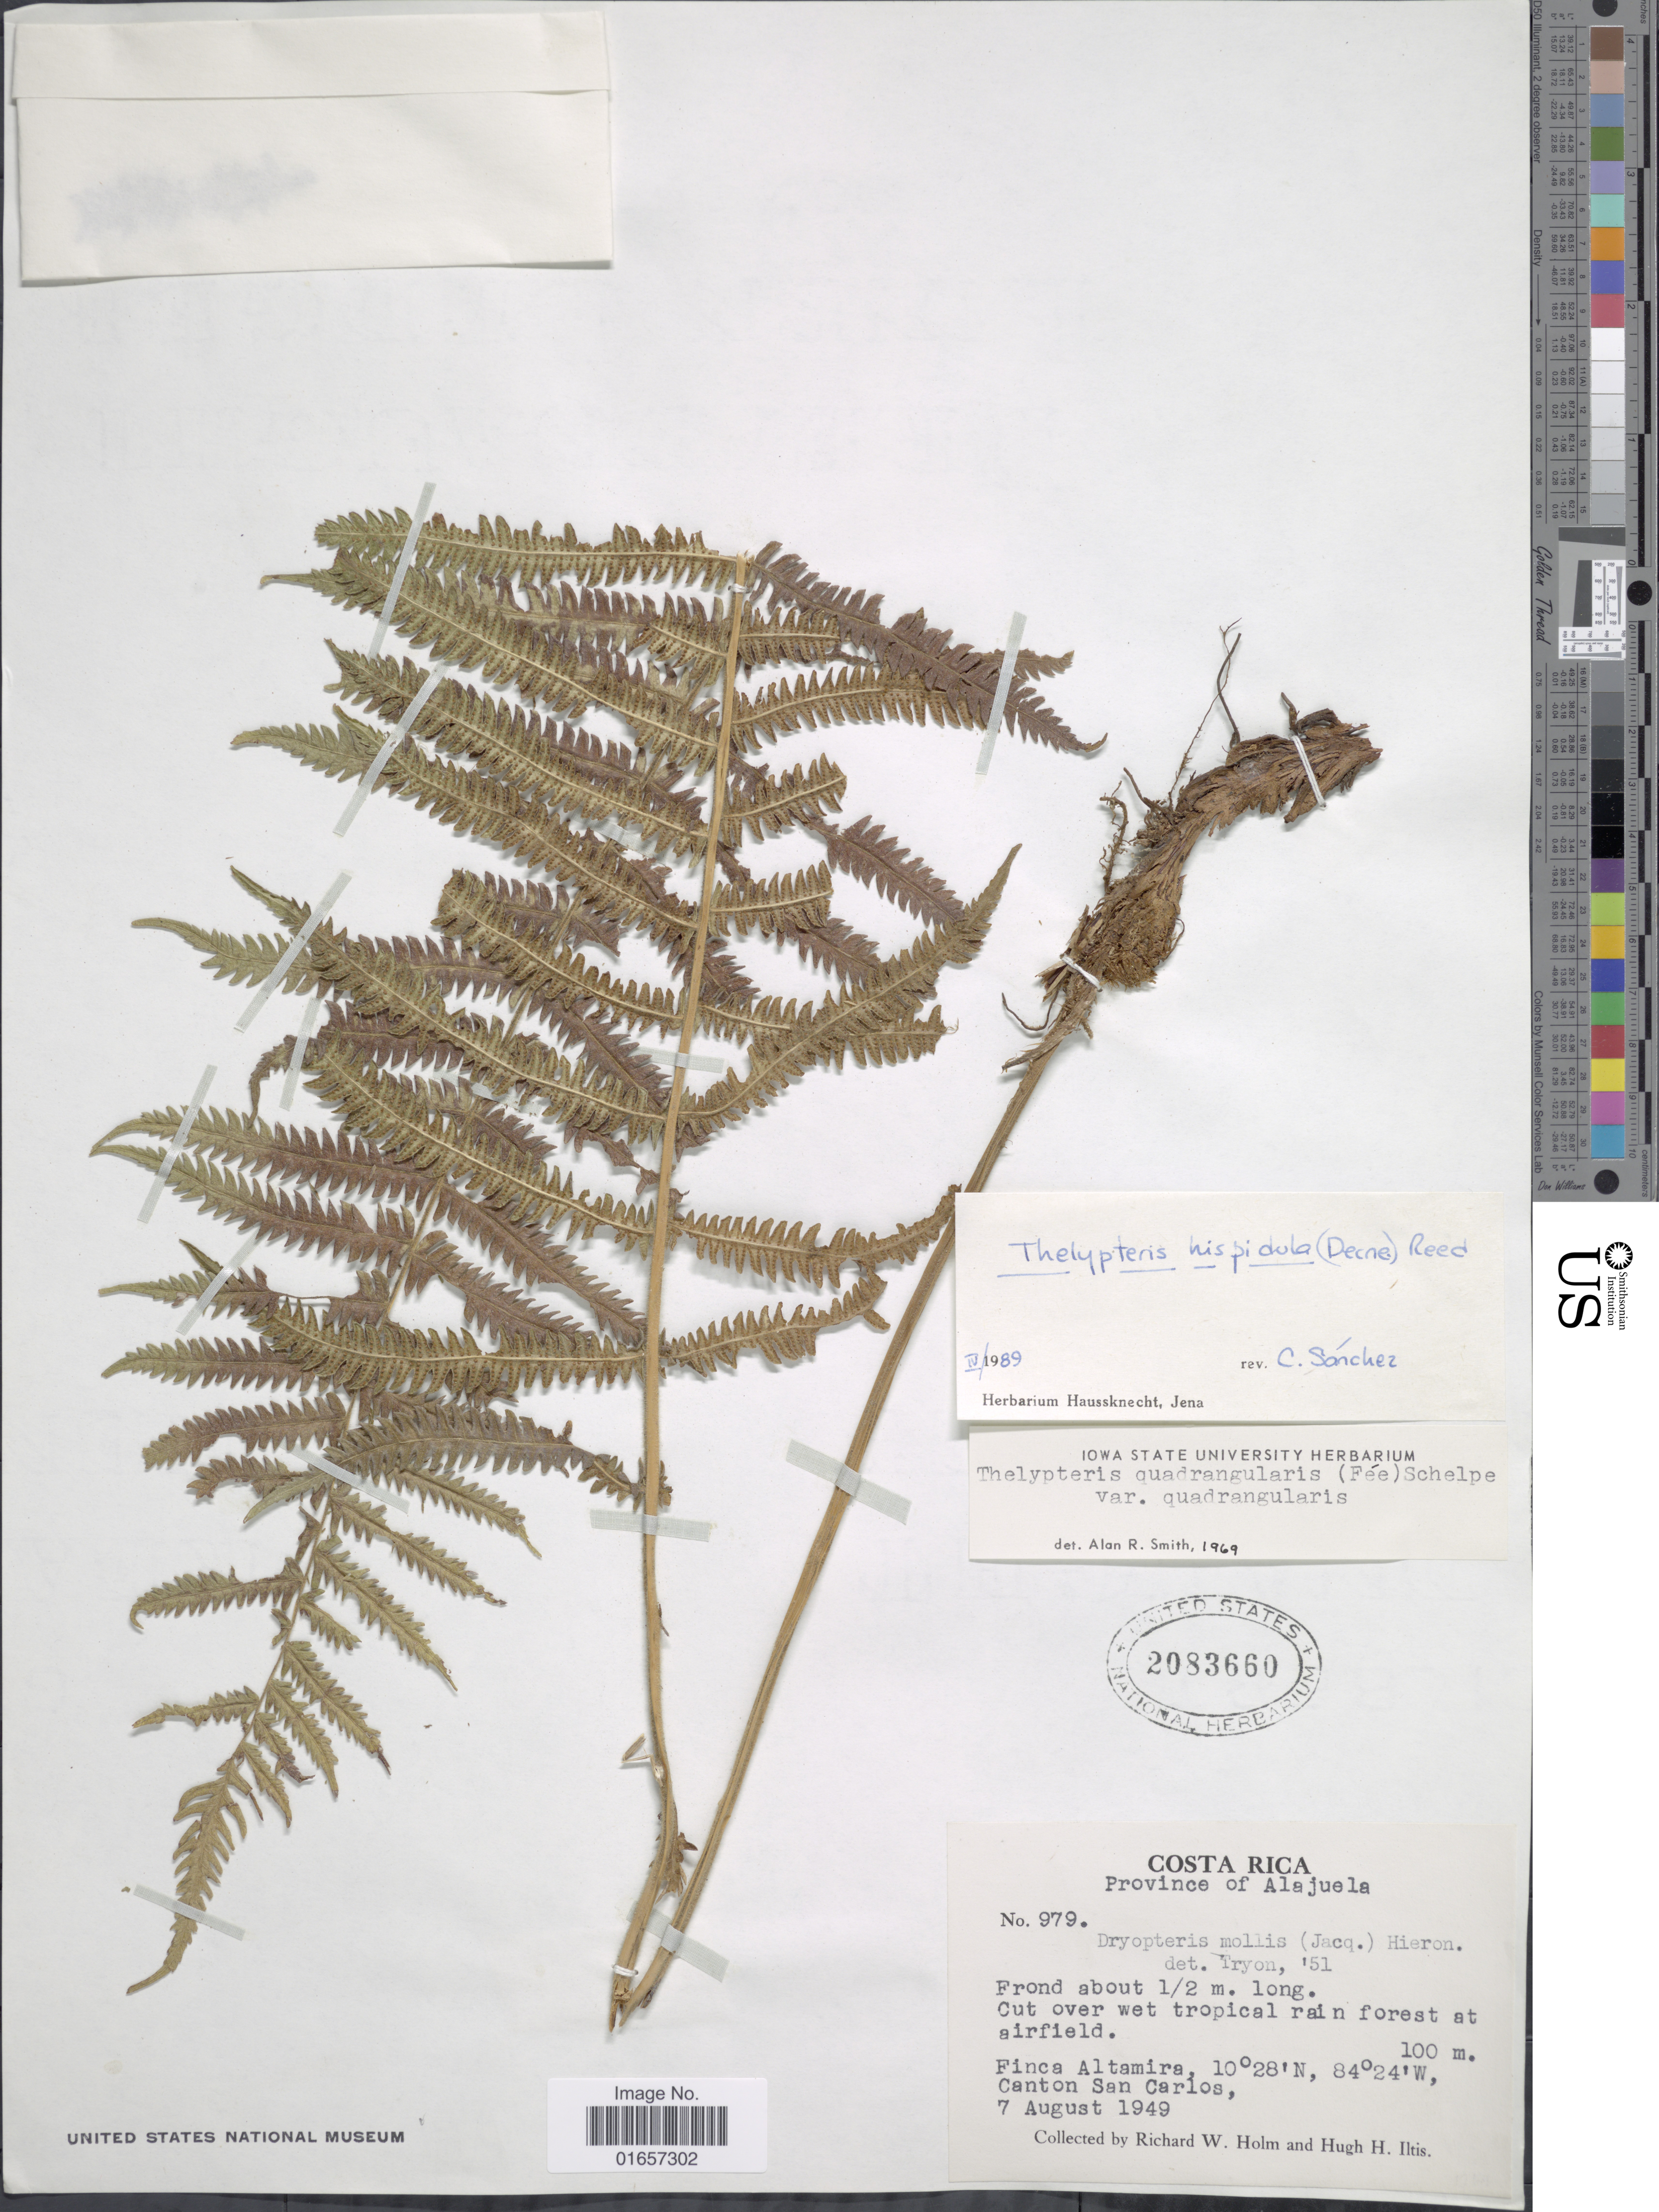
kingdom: Plantae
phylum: Tracheophyta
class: Polypodiopsida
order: Polypodiales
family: Thelypteridaceae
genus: Christella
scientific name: Christella hispidula var. hispidula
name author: (Decne.) Holttum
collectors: R. W. Holm & H. H. Iltis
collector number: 979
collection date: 1949-08-07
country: Costa Rica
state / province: Alajuela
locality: Finca Altamira, Canton San Carlos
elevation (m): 100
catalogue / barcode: US 2083660